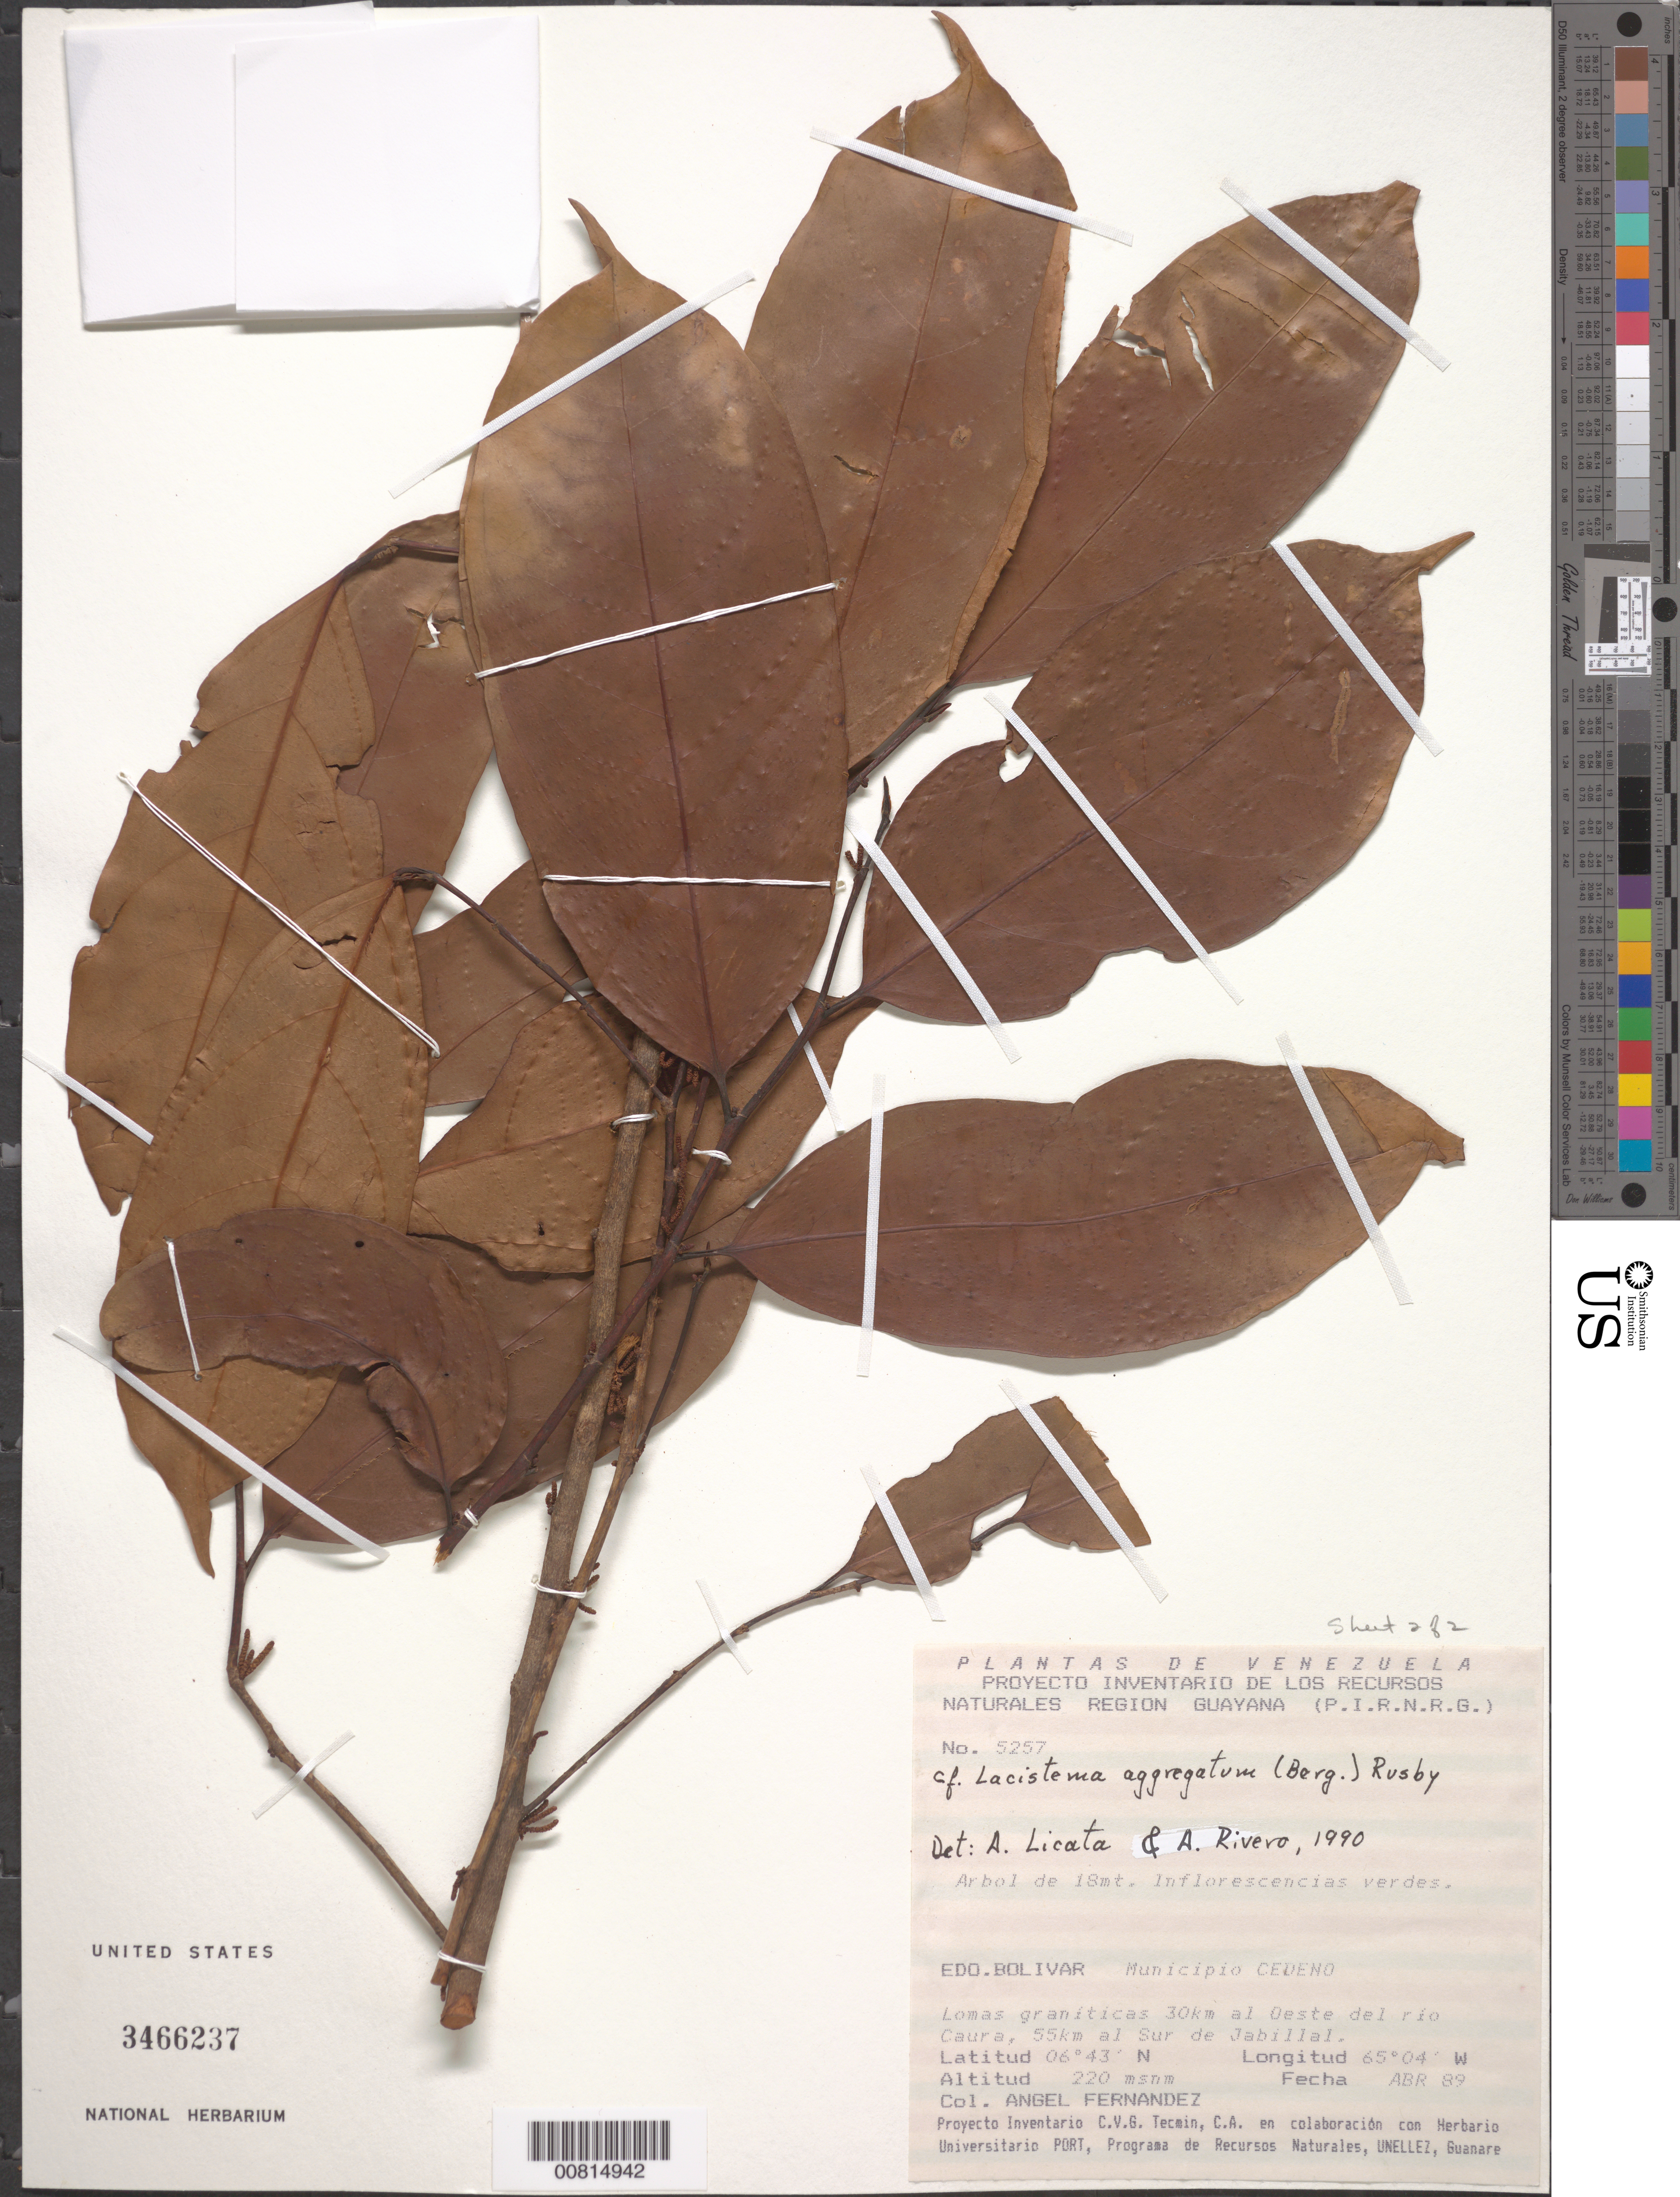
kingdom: Plantae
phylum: Tracheophyta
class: Magnoliopsida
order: Malpighiales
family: Lacistemataceae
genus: Lacistema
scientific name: Lacistema aggregatum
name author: (P.J. Bergius) Rusby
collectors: Á. Fernández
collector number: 5257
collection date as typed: Transcribed d/m/y: /4/89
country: Venezuela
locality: Edo. Bolivar. Municipio Cedeno. Lomas graníticas 30km al Oeste del río Caura, 55km al Sur de Jabillal.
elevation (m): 220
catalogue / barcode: US 3466237